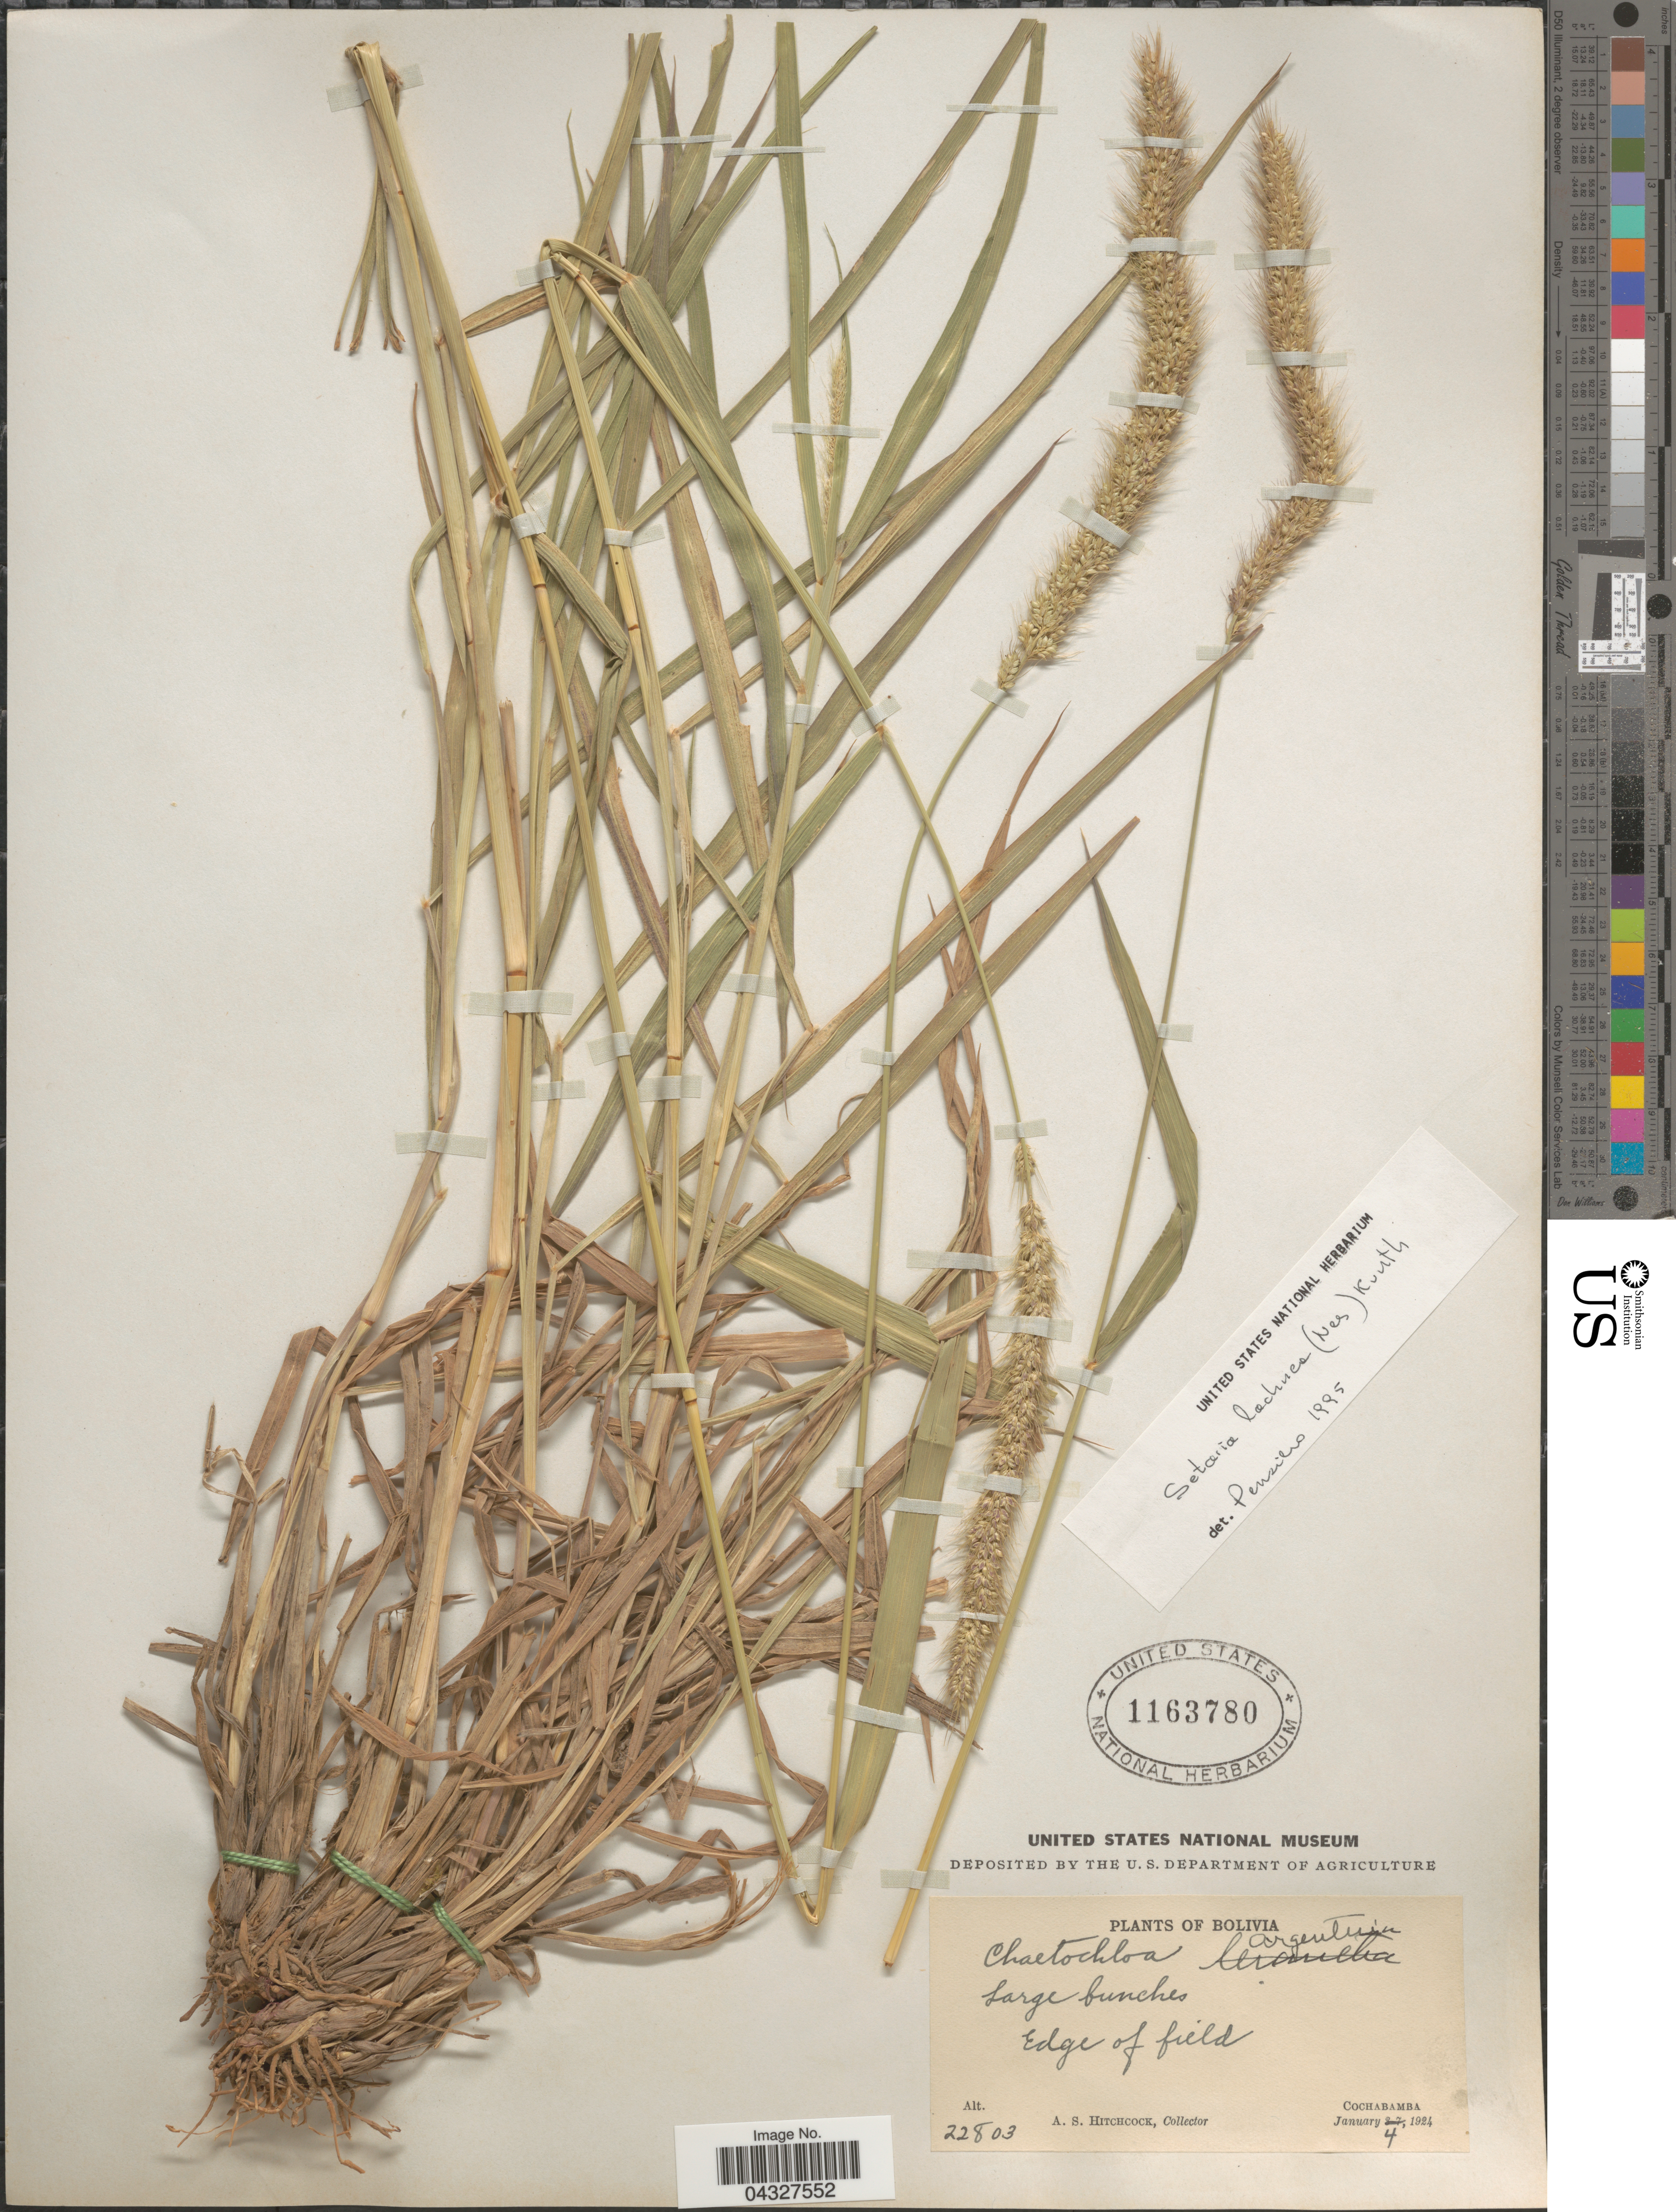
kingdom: Plantae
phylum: Tracheophyta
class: Liliopsida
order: Poales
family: Poaceae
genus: Setaria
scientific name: Setaria lachnea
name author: (Nees) Kunth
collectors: A. S. Hitchcock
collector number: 22803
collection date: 1924-01-04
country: Bolivia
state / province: Cochabamba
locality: Edge of field.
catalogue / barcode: US 1163780